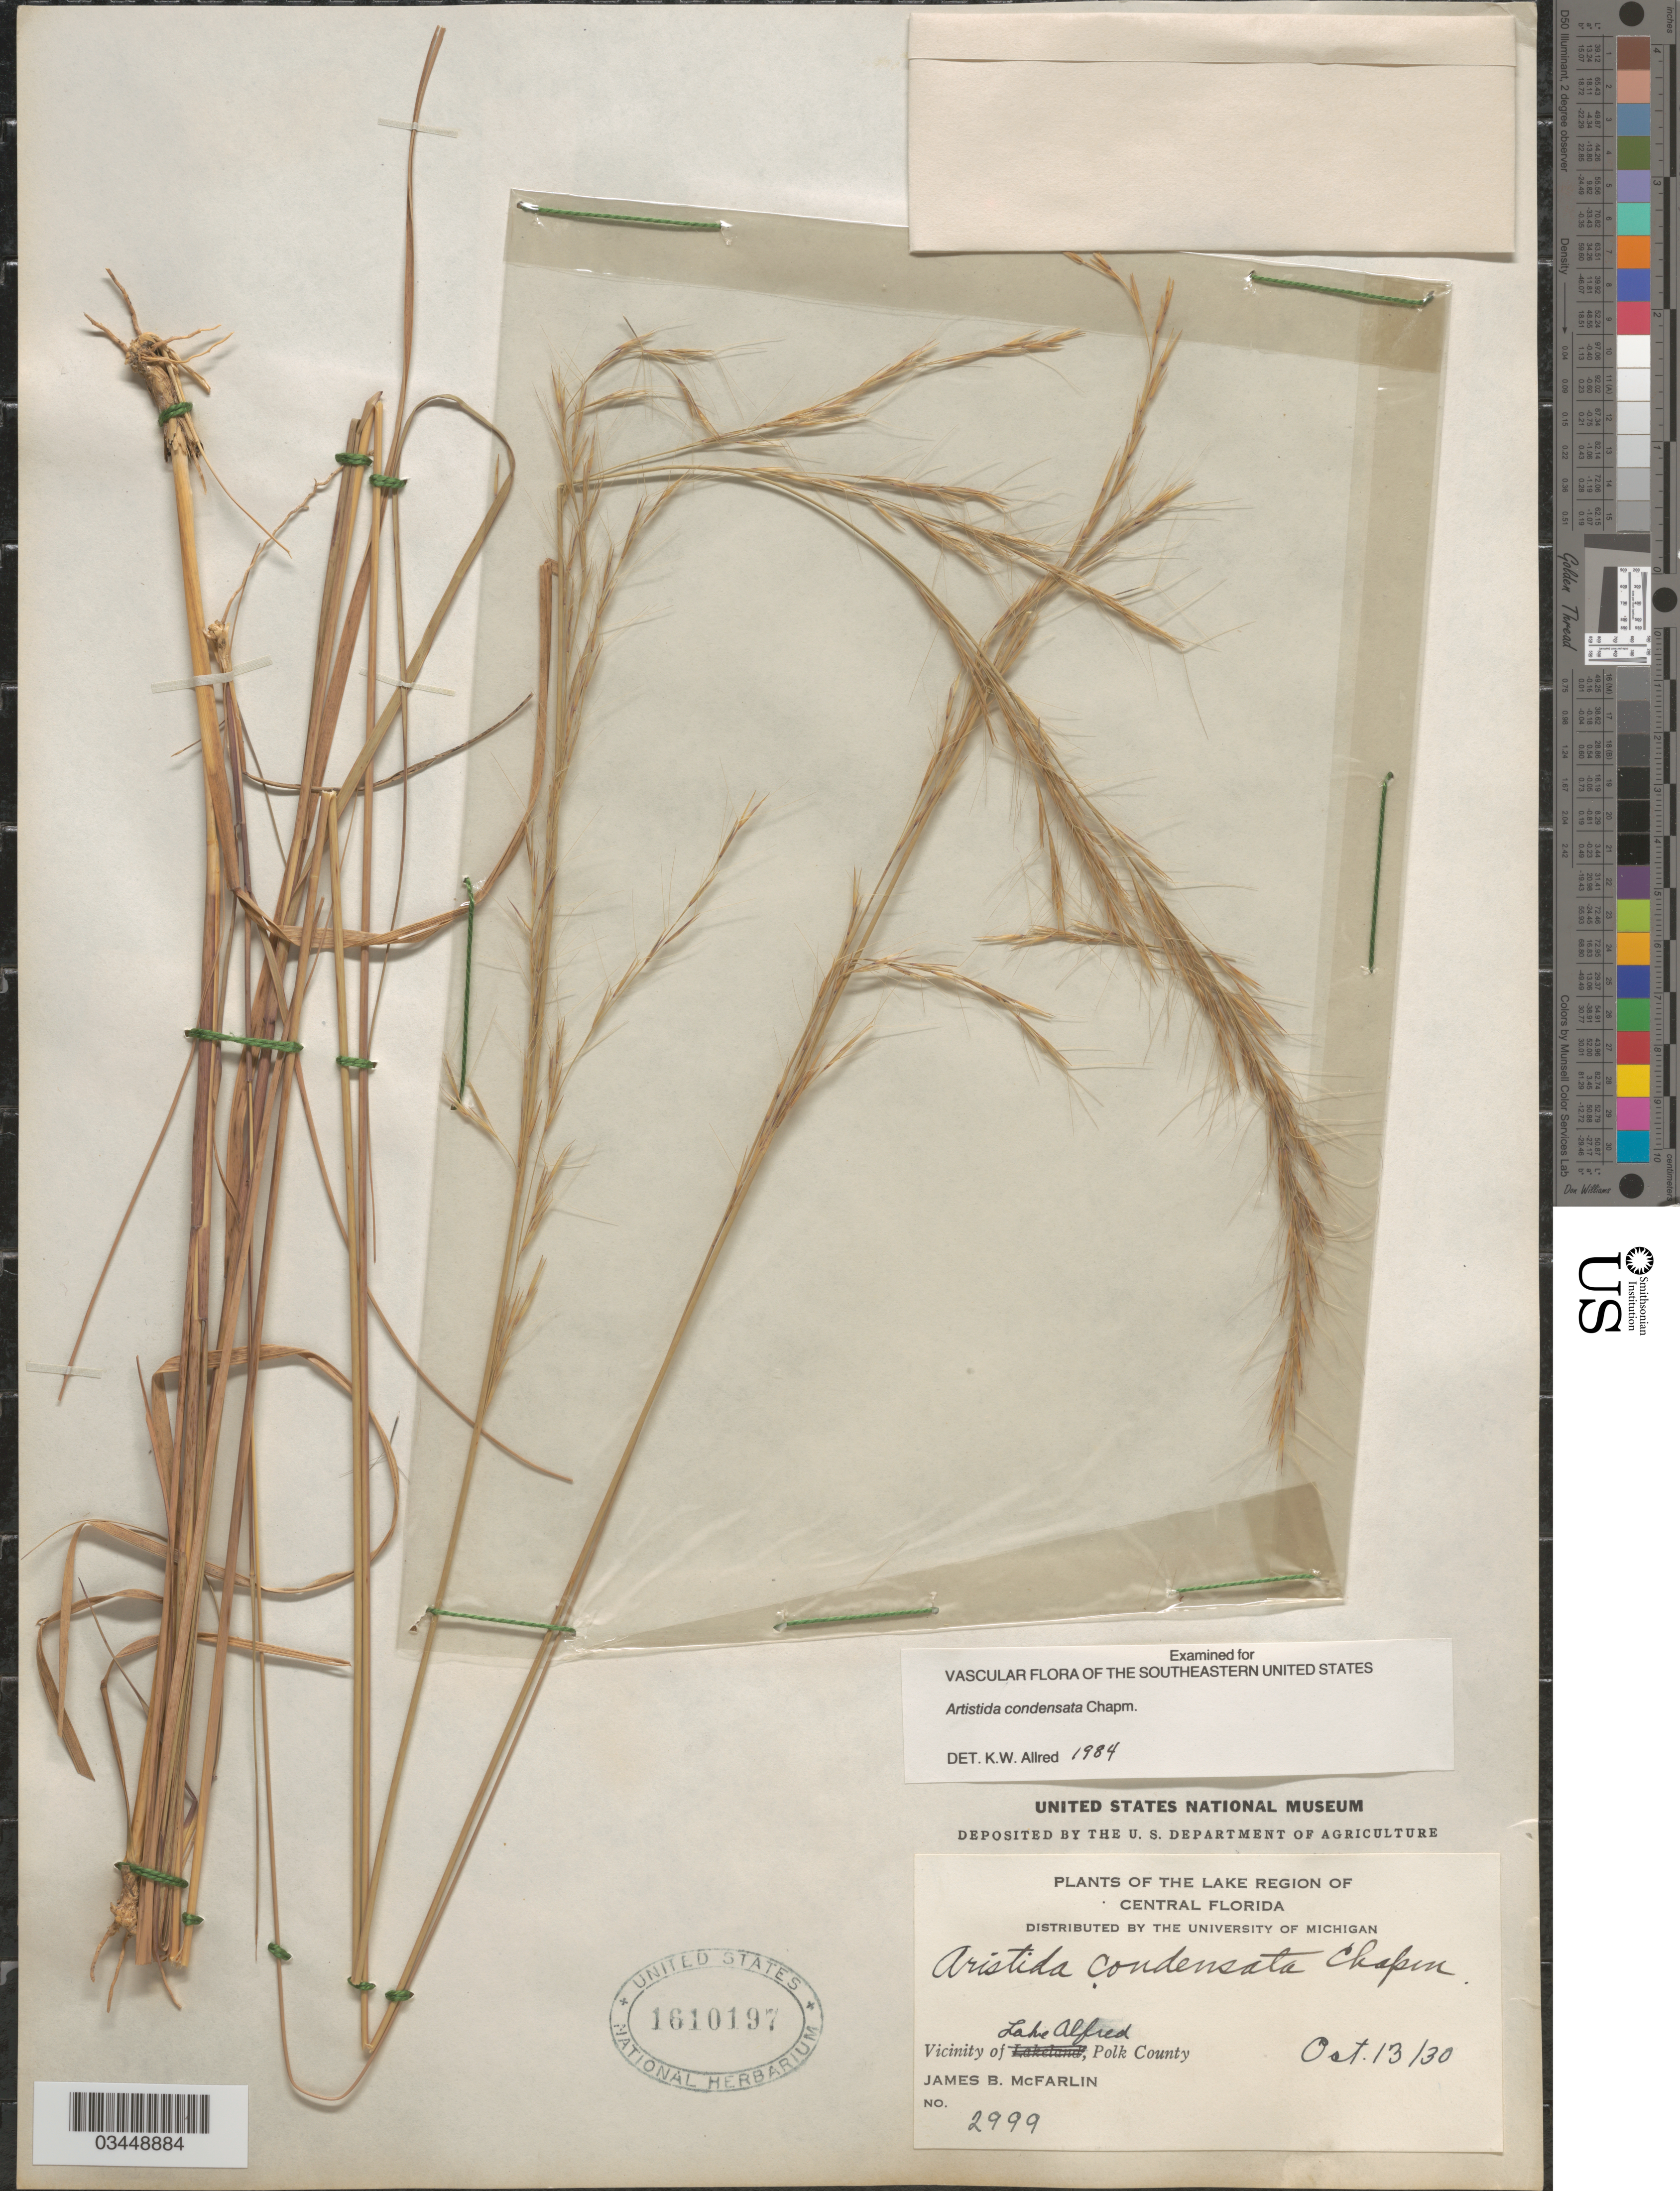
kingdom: Plantae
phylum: Tracheophyta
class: Liliopsida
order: Poales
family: Poaceae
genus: Aristida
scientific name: Aristida condensata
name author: Chapm.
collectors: J. McFarlin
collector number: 2999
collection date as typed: Transcribed d/m/y: 13/10/30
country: United States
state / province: Florida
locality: The Lake region of Central Florida. Vicinity of Lake Alfred, Polk County.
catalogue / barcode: US 1610197